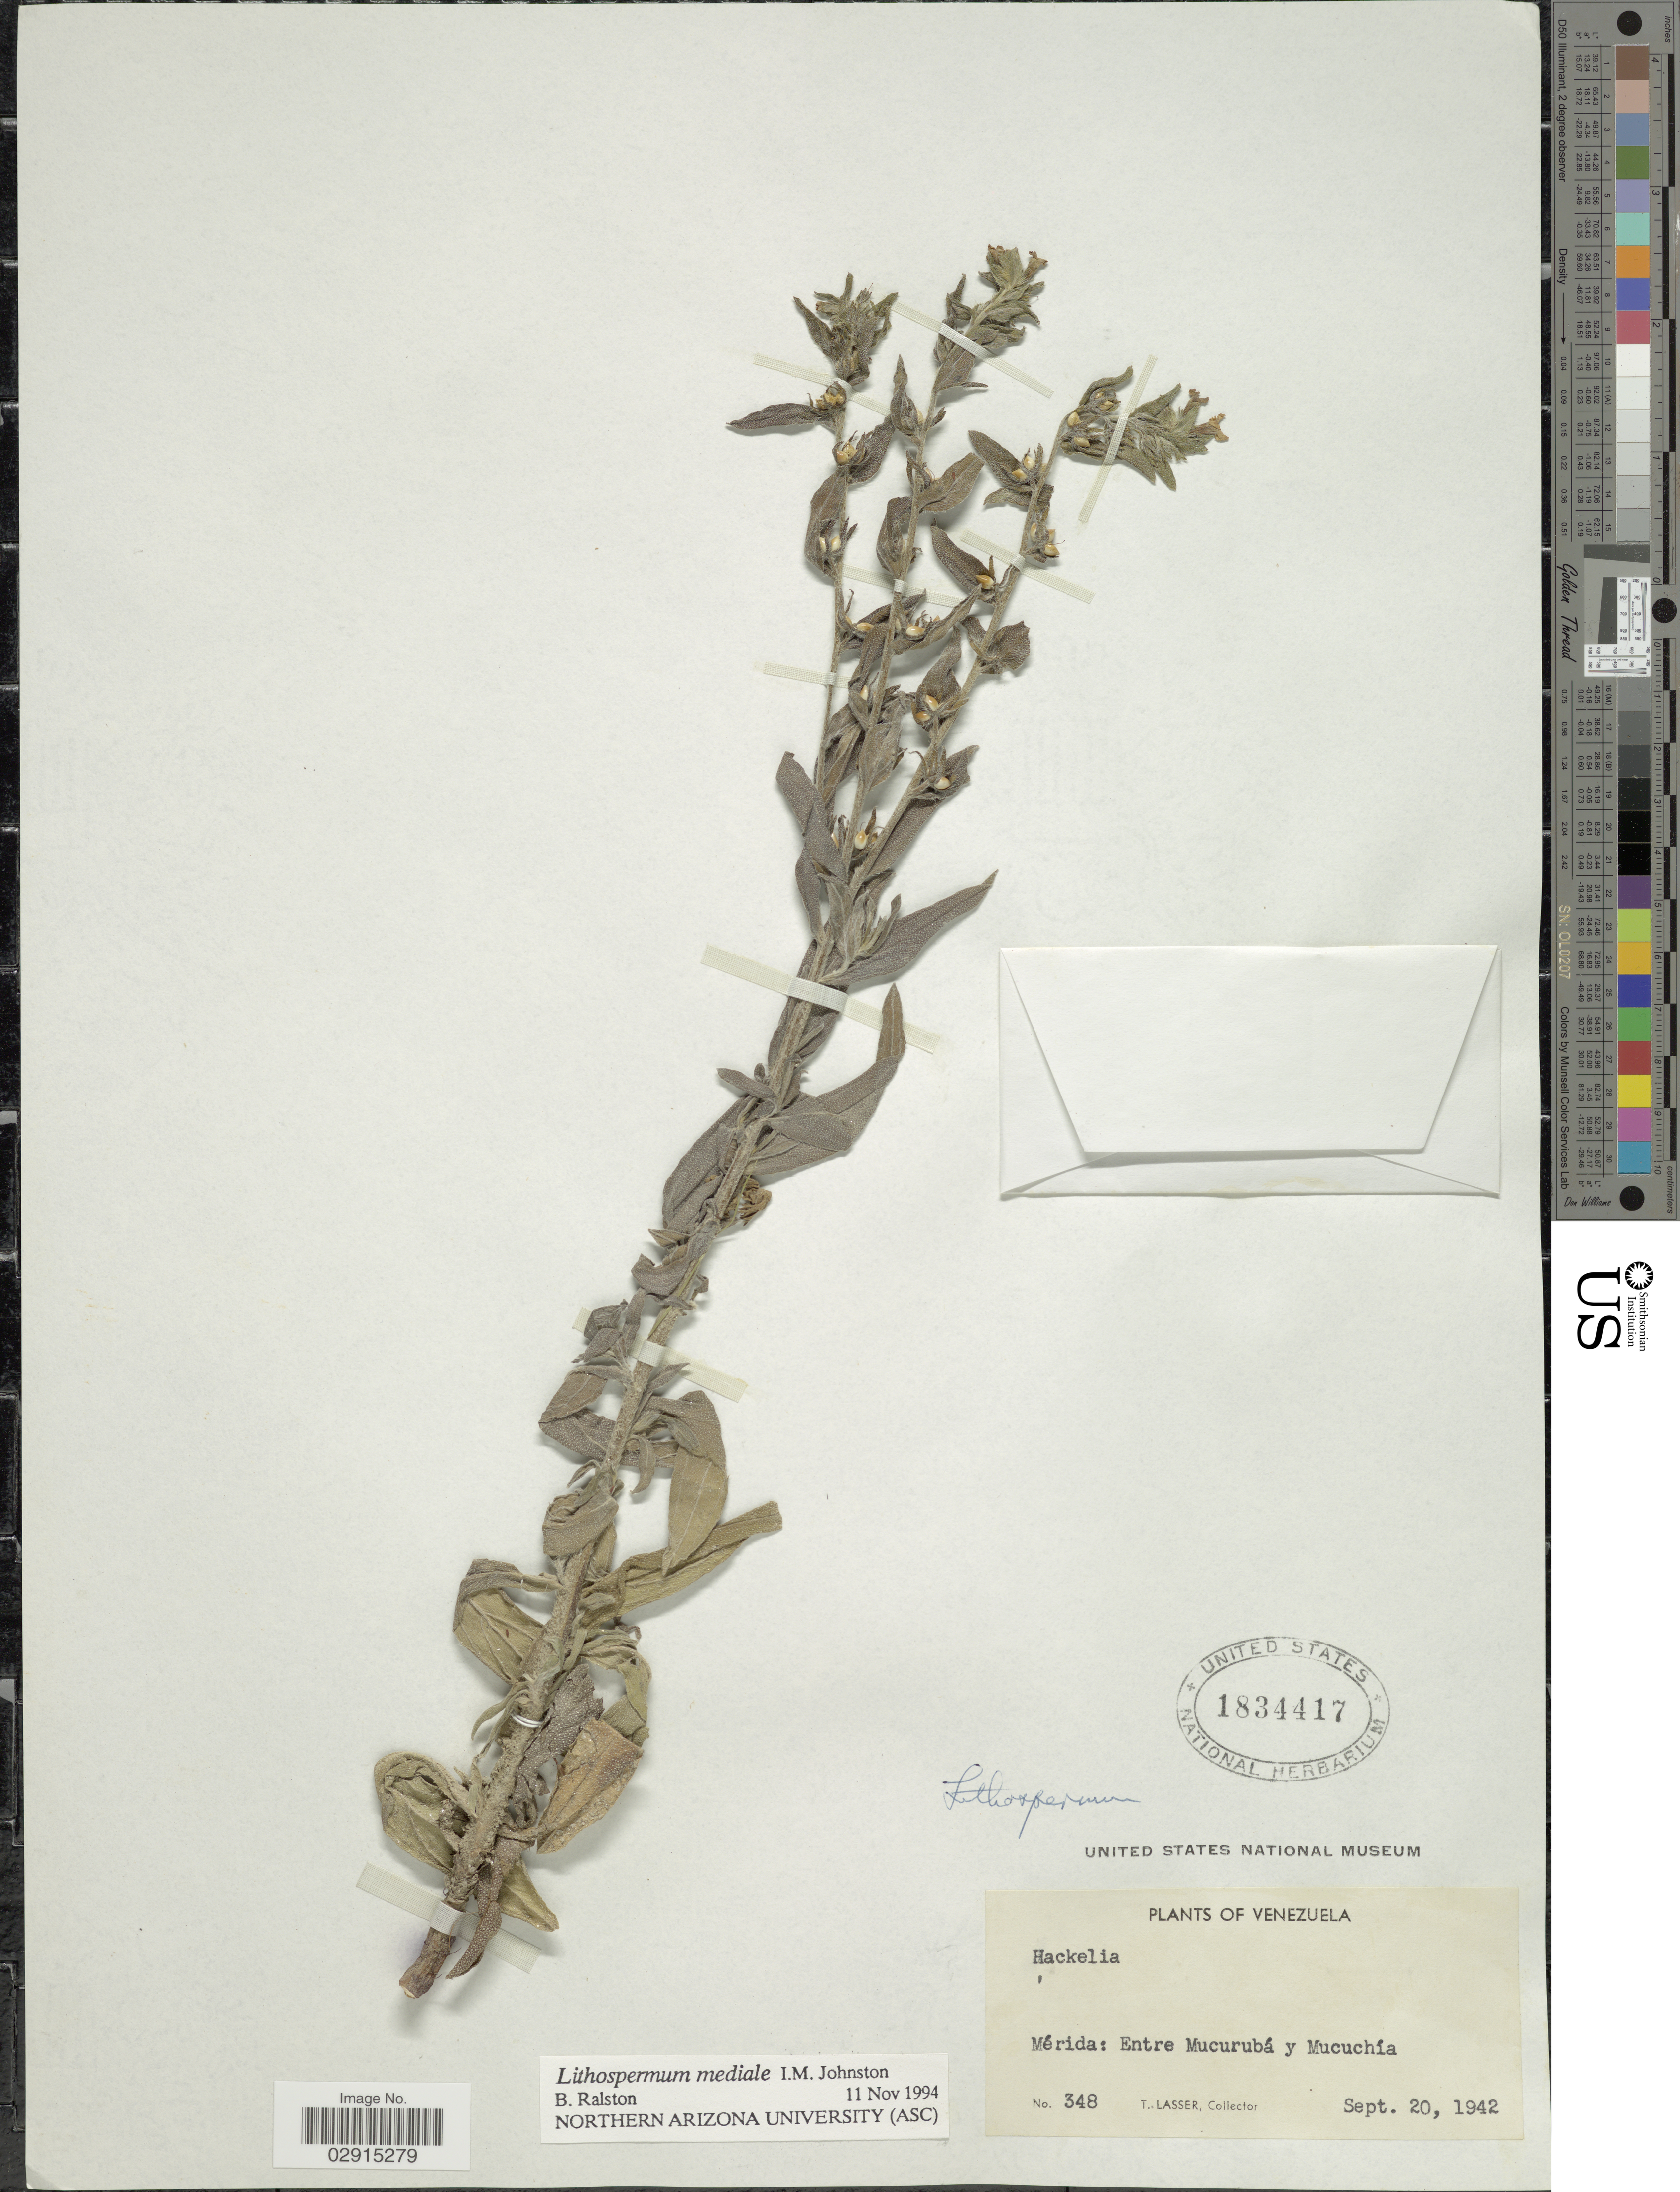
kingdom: Plantae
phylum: Tracheophyta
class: Magnoliopsida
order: Boraginales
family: Boraginaceae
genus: Lithospermum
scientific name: Lithospermum mediale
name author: I.M. Johnst.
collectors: T. Lasser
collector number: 348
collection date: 1942-09-20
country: Venezuela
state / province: Mérida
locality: Entre Mucurubá y Mucuchiá.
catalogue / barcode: US 1834417